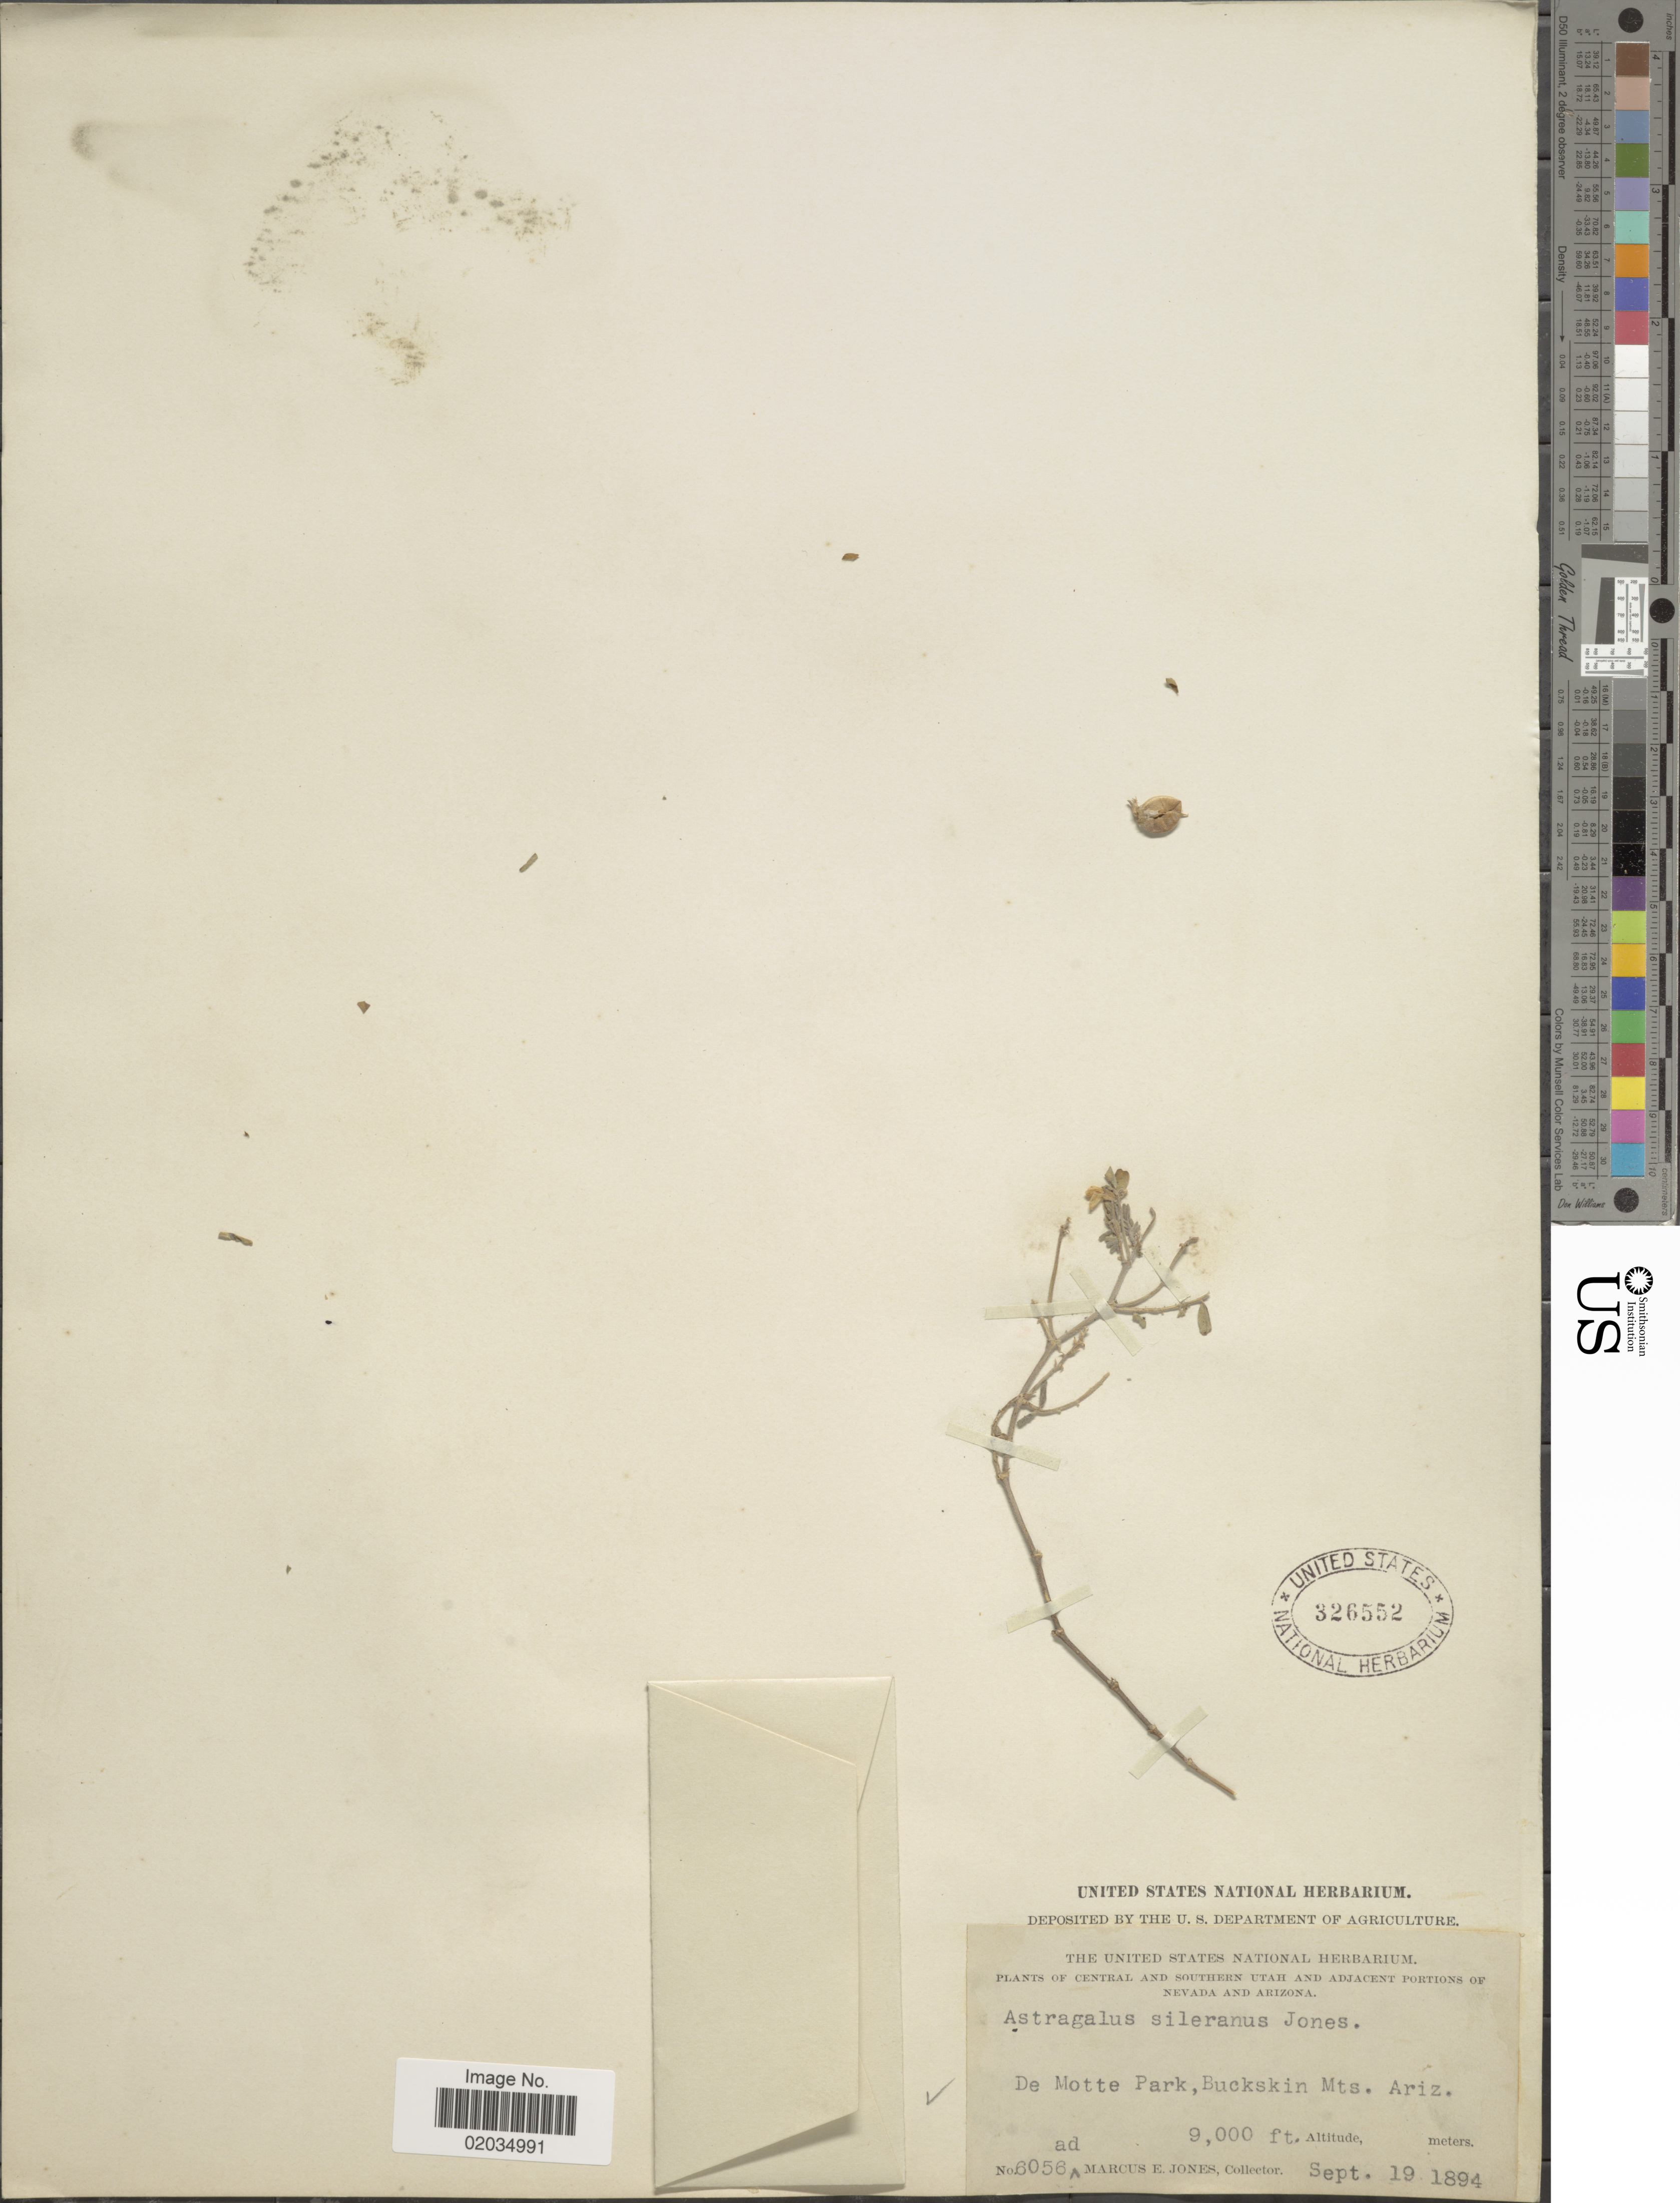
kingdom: Plantae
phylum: Tracheophyta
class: Magnoliopsida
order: Fabales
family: Fabaceae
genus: Astragalus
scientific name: Astragalus subcinereus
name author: A. Gray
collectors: M. E. Jones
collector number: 6056a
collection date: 1894-09-19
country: United States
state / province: Arizona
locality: Central and southern Utah and Adjacent portions of Nevada and Arizona, De Motte Park, Buckskin Mts.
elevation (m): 2743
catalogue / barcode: US 326552